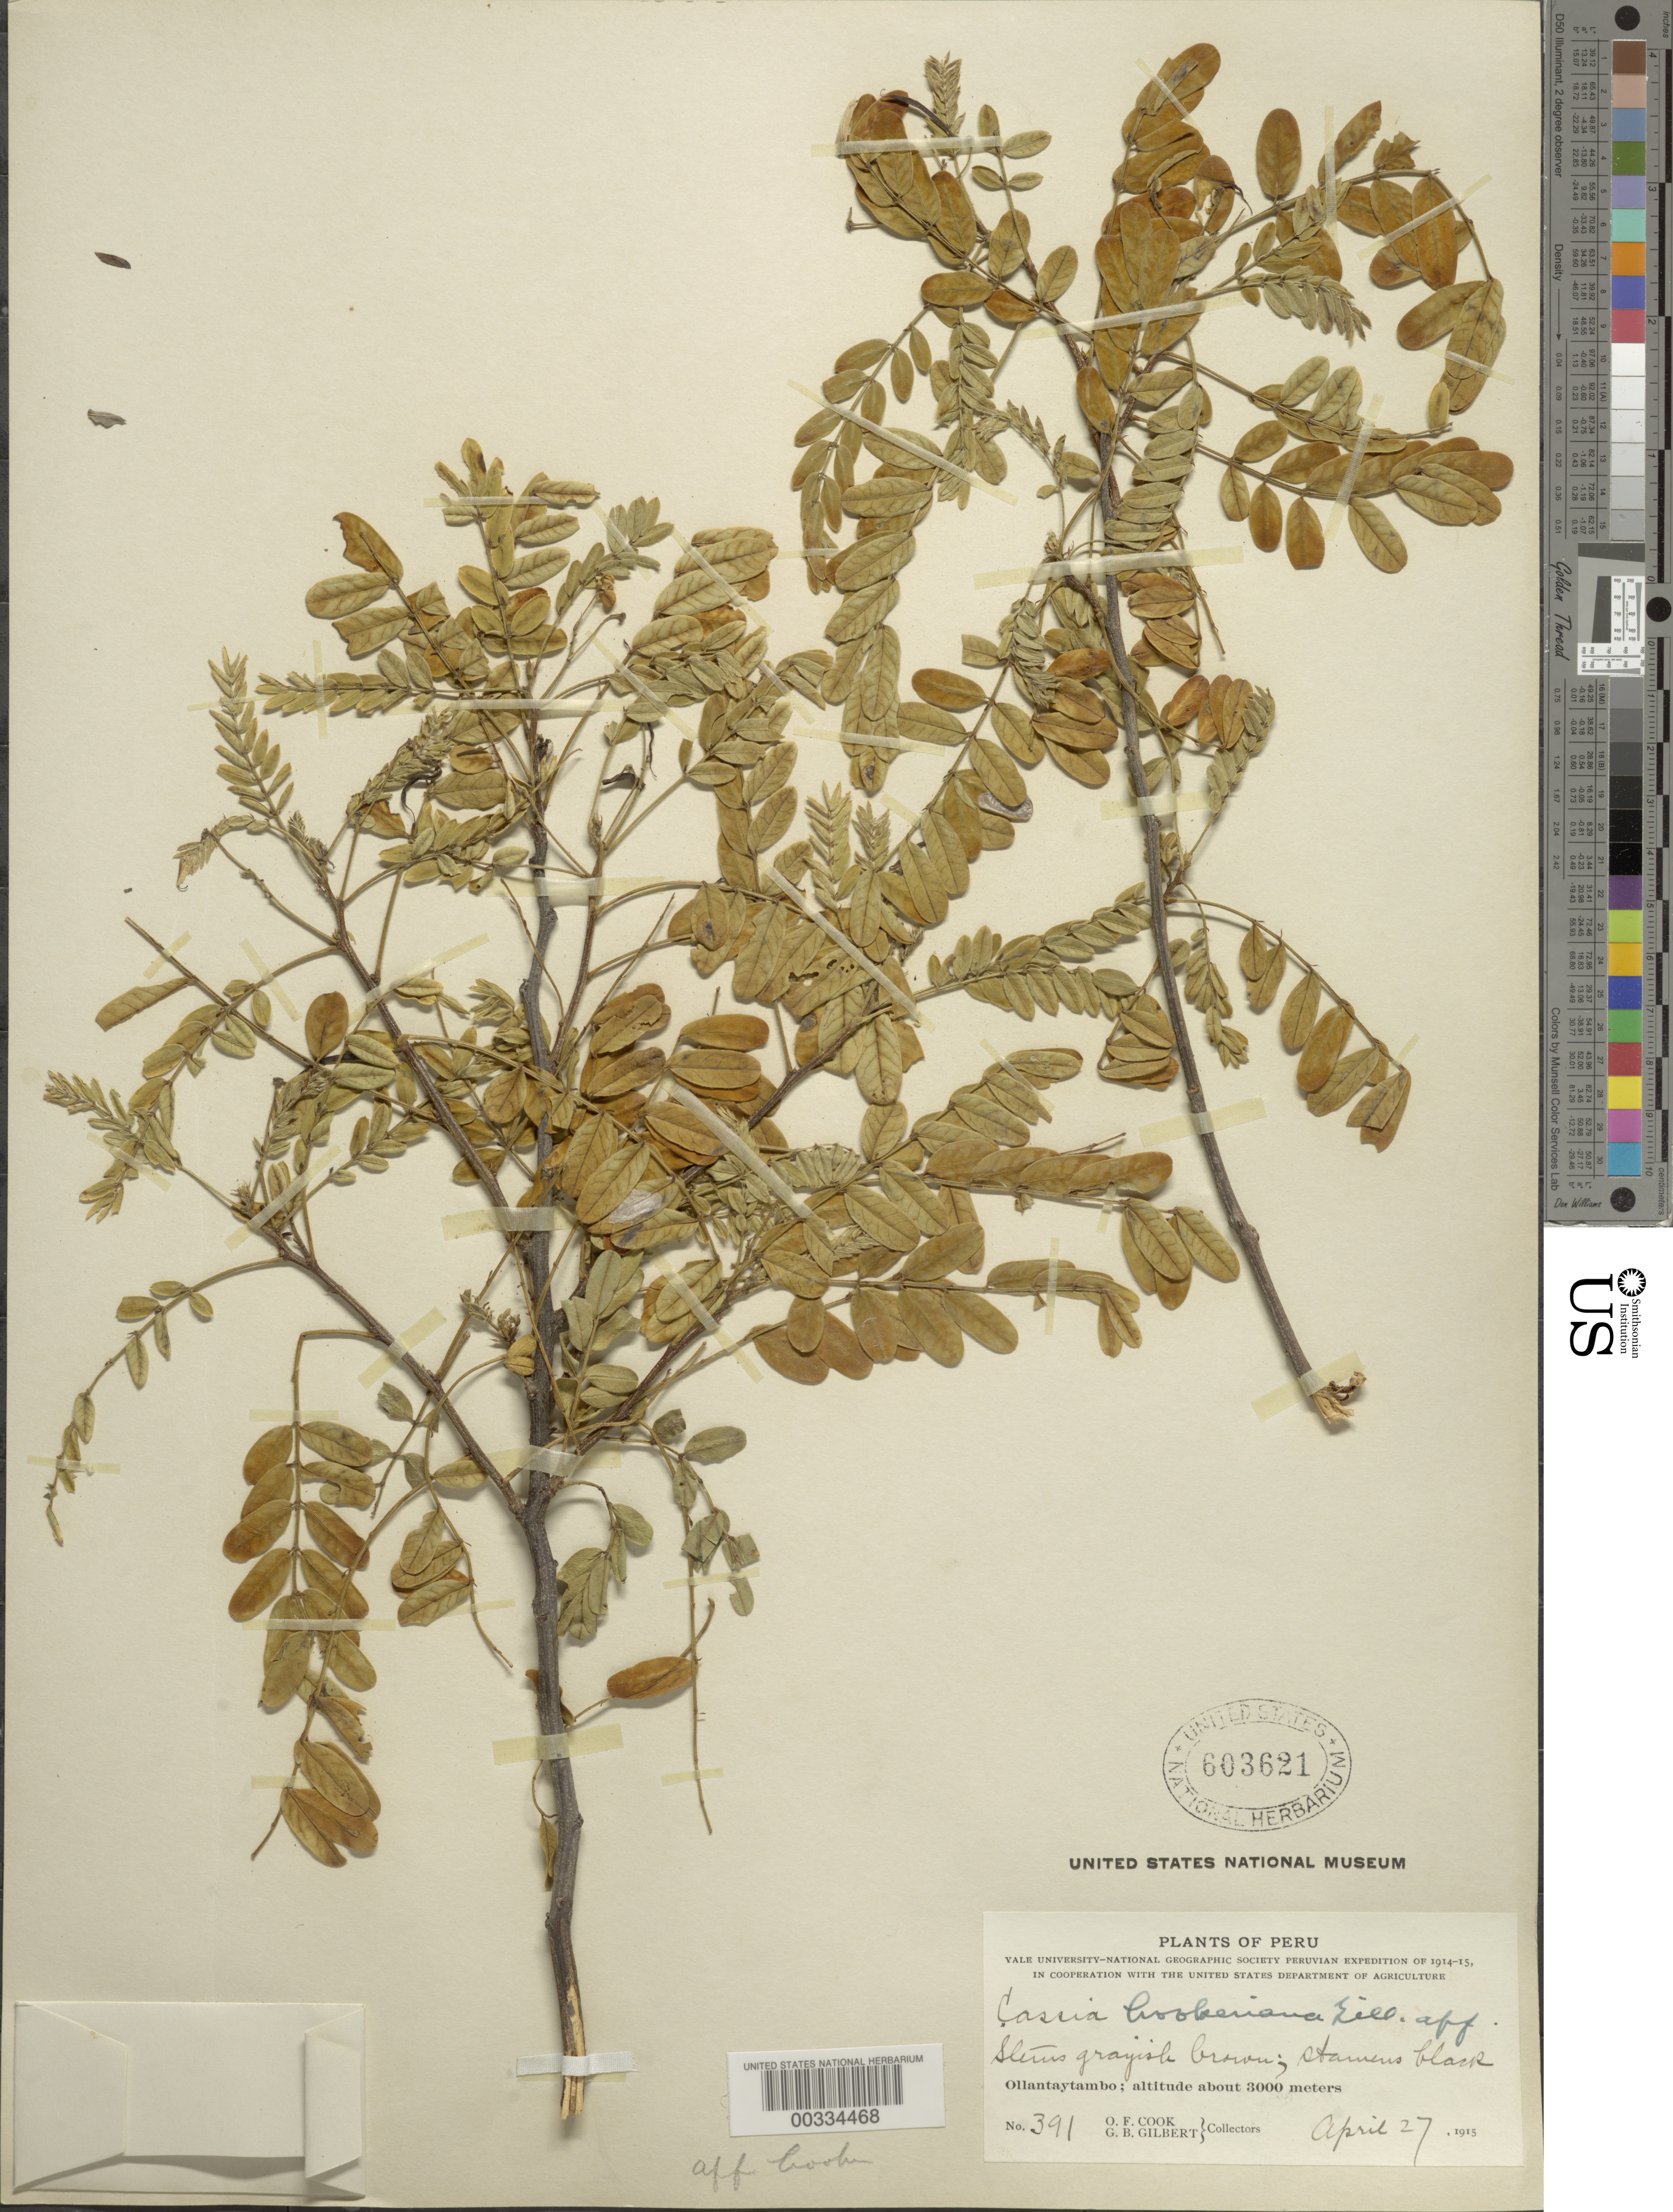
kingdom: Plantae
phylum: Tracheophyta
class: Magnoliopsida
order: Fabales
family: Fabaceae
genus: Senna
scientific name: Senna hookeriana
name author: Vatke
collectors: O. F. Cook & G. B. Gilbert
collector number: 391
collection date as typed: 27 Apr 1915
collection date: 1915-04-27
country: Peru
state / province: Cusco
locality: Ollantaytambo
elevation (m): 3000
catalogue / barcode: US 603621